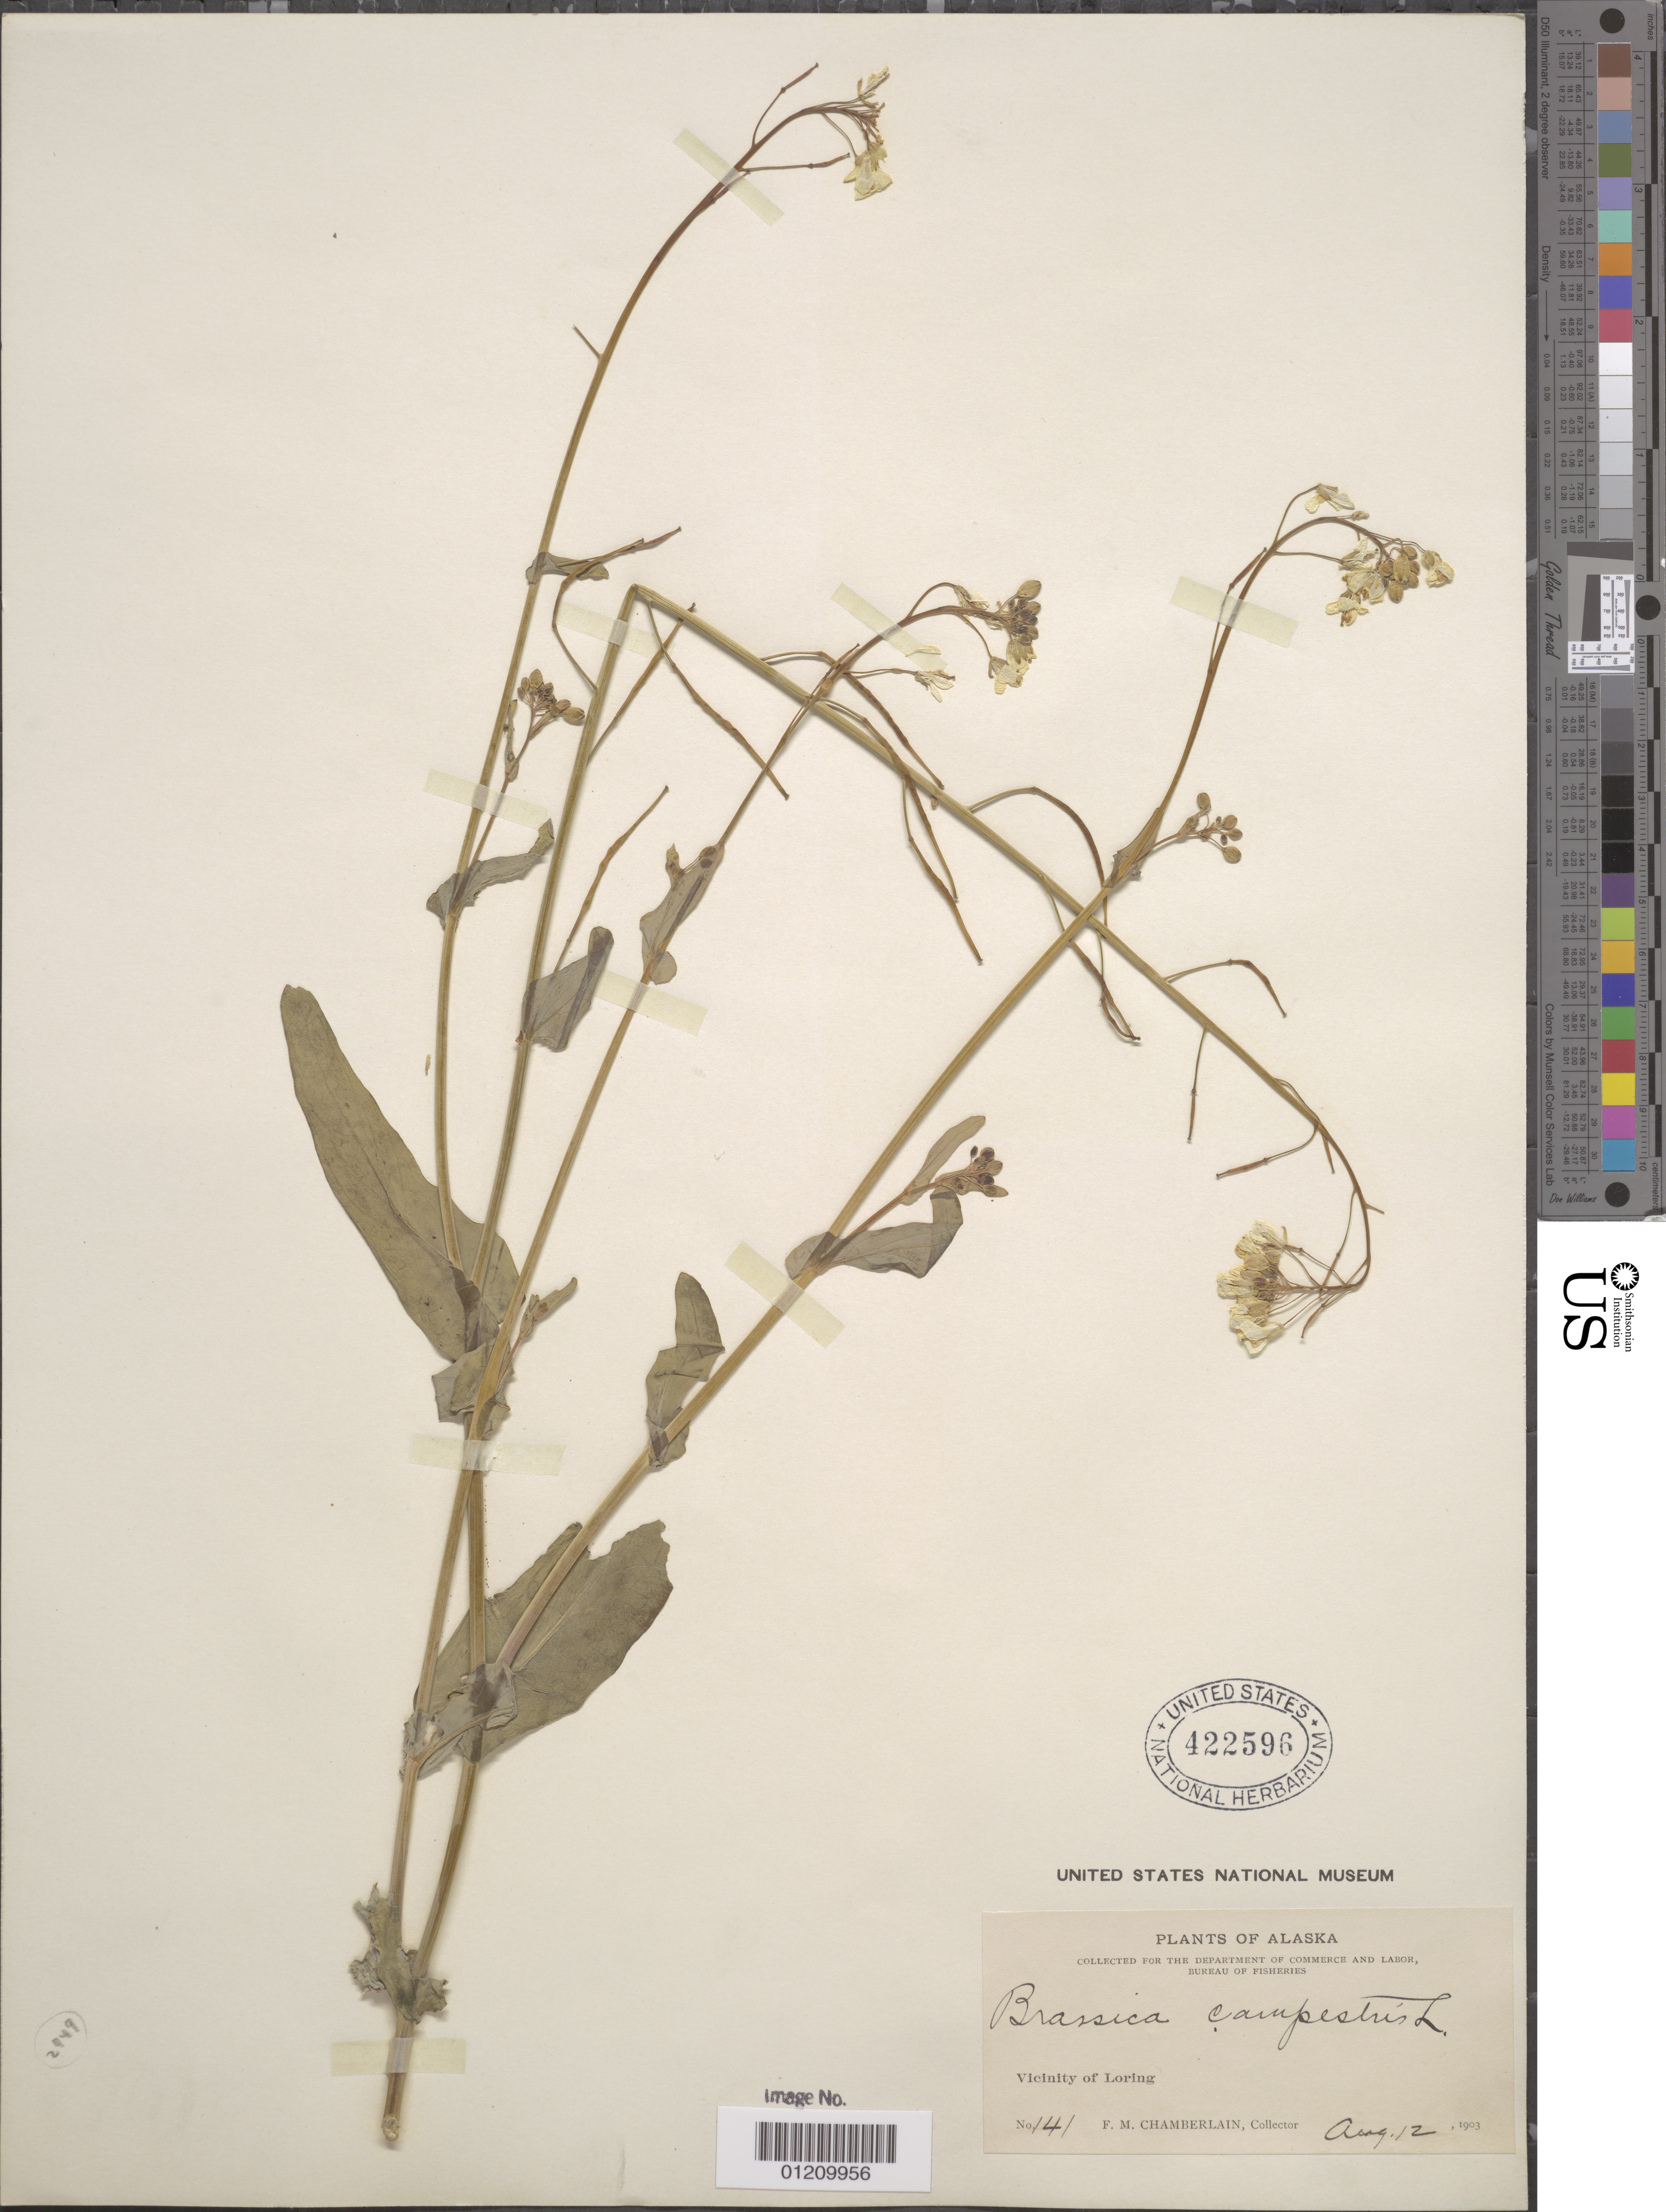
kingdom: Plantae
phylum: Tracheophyta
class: Magnoliopsida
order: Brassicales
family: Brassicaceae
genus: Brassica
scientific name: Brassica campestris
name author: L.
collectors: F. Chamberlain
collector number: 141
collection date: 1903-08-12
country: United States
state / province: Alaska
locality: Vicinity of Loring.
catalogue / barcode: US 422596